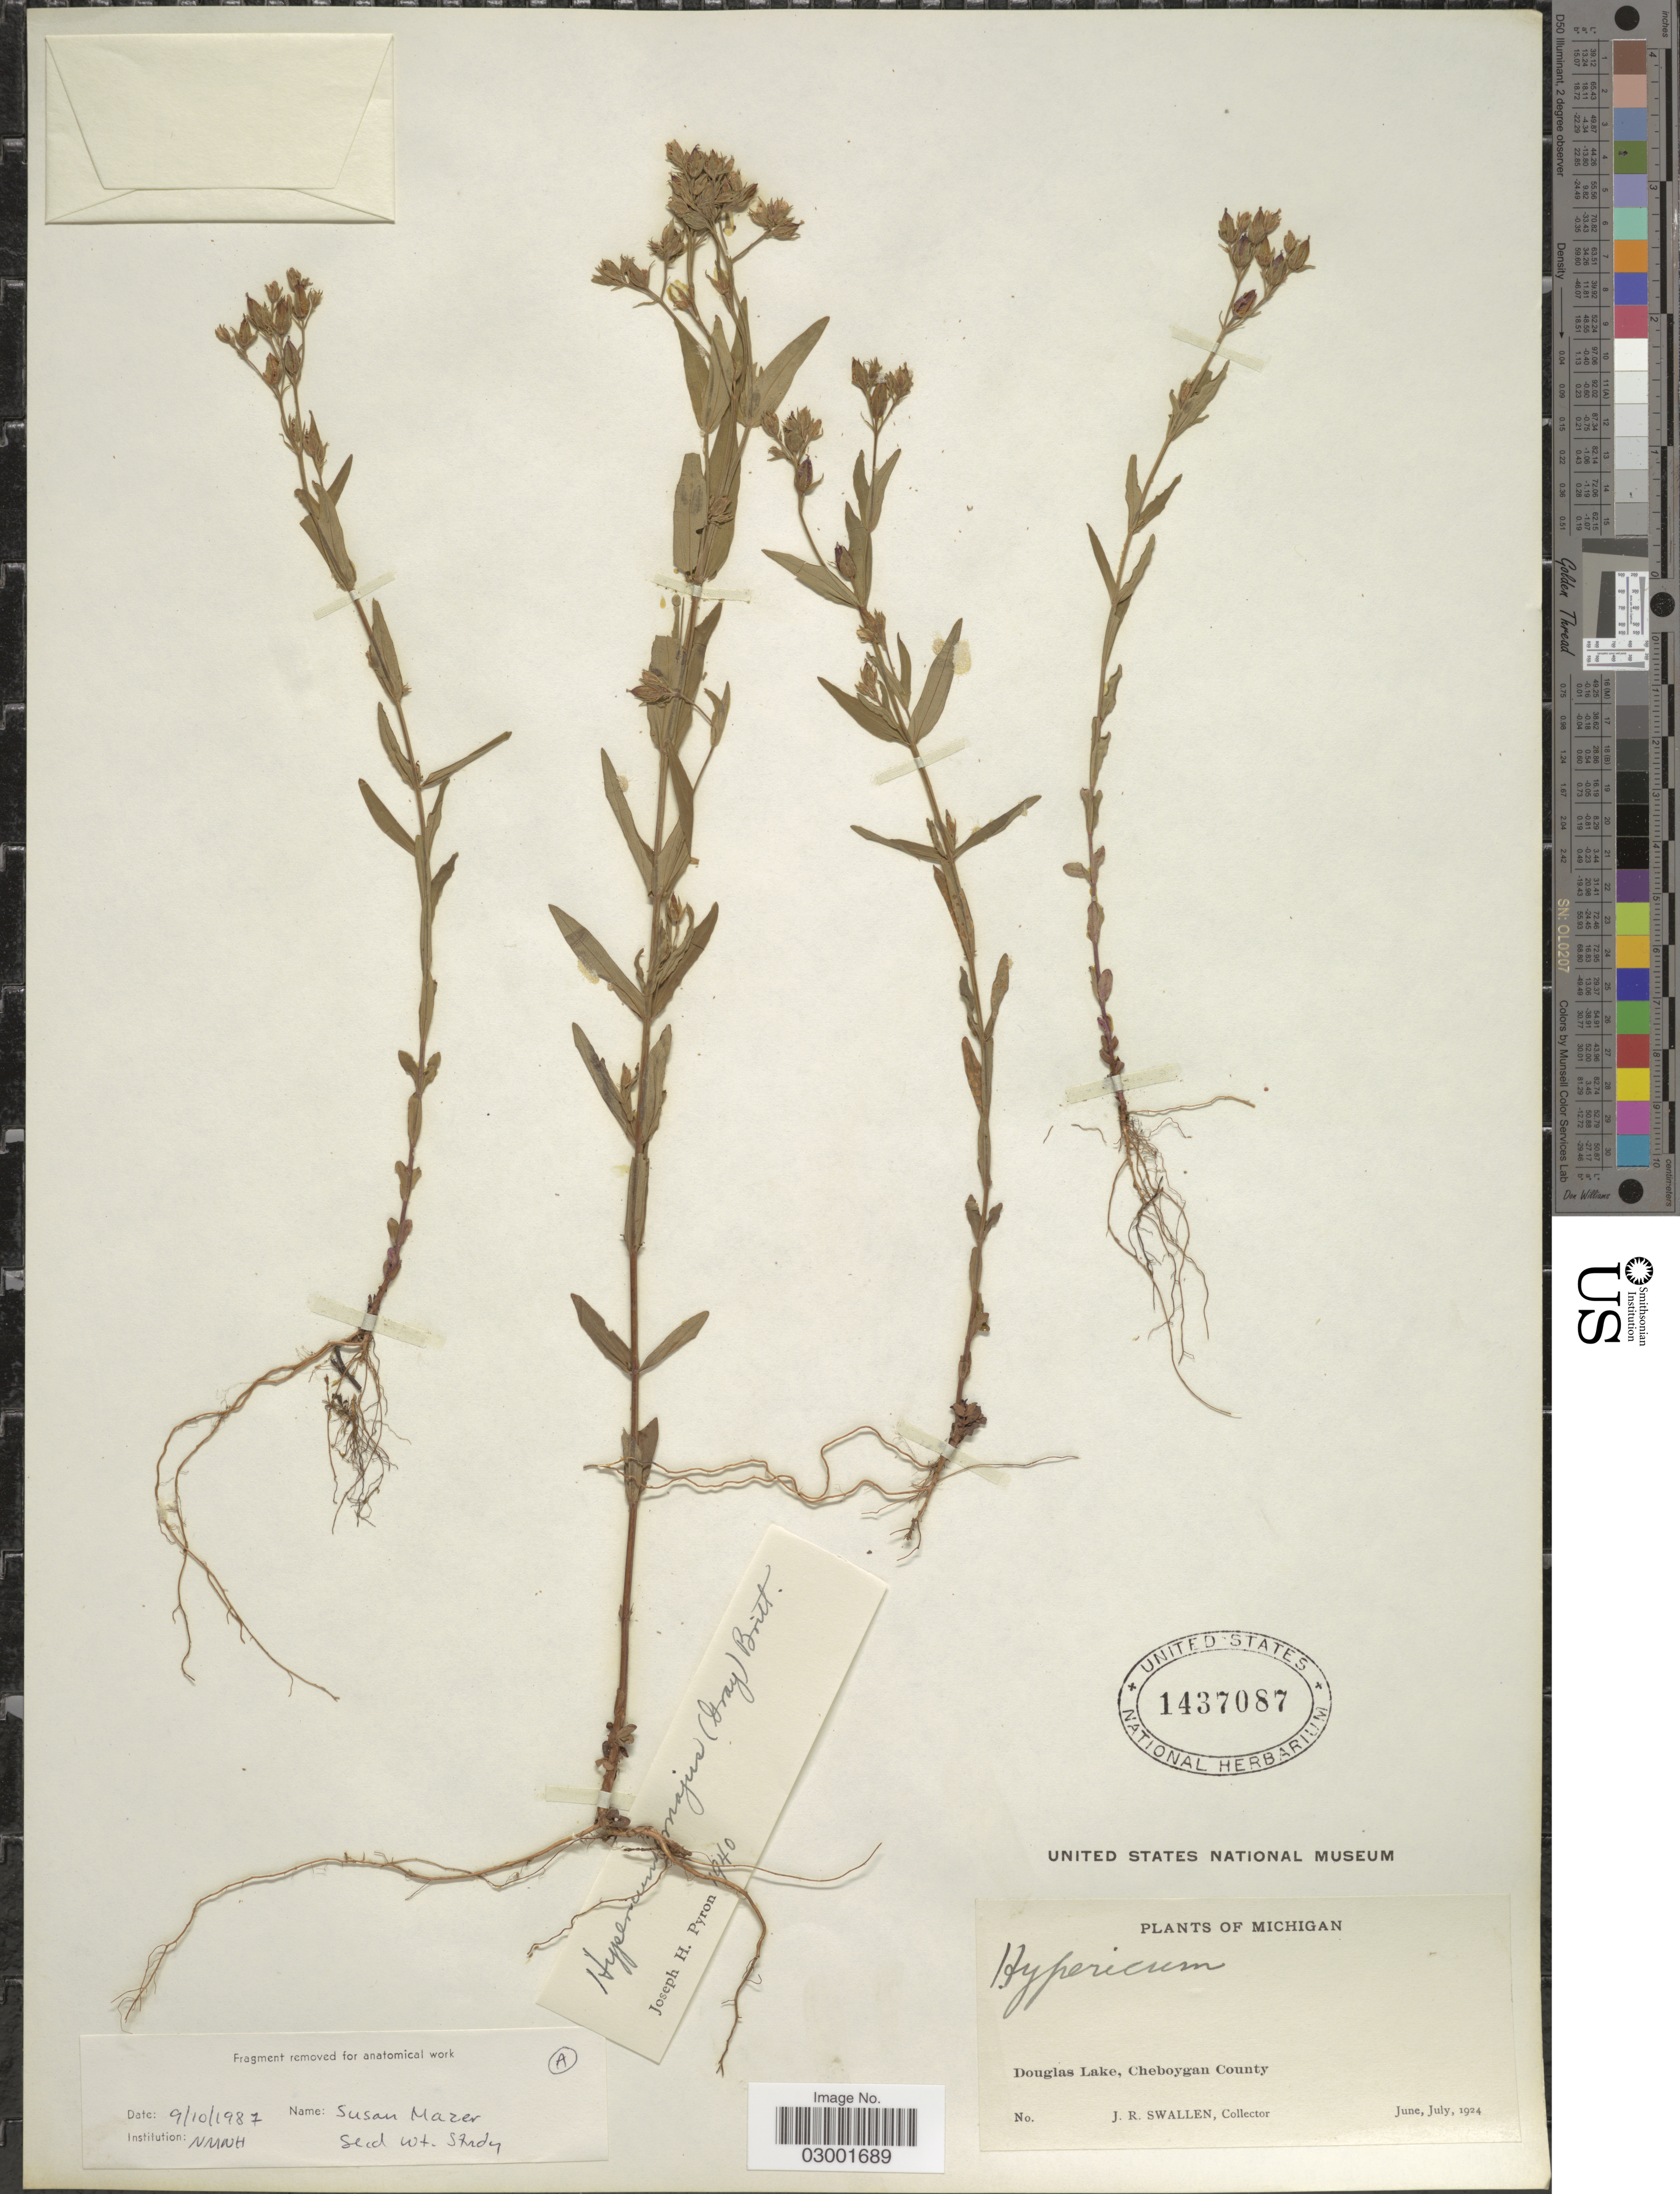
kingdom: Plantae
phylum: Tracheophyta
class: Magnoliopsida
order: Malpighiales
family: Hypericaceae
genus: Hypericum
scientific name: Hypericum majus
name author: (A. Gray) Britton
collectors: J. R. Swallen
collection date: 1924-06/1924-07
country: United States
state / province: Michigan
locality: Douglas Lake, Cheboygan County.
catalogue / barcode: US 1437087